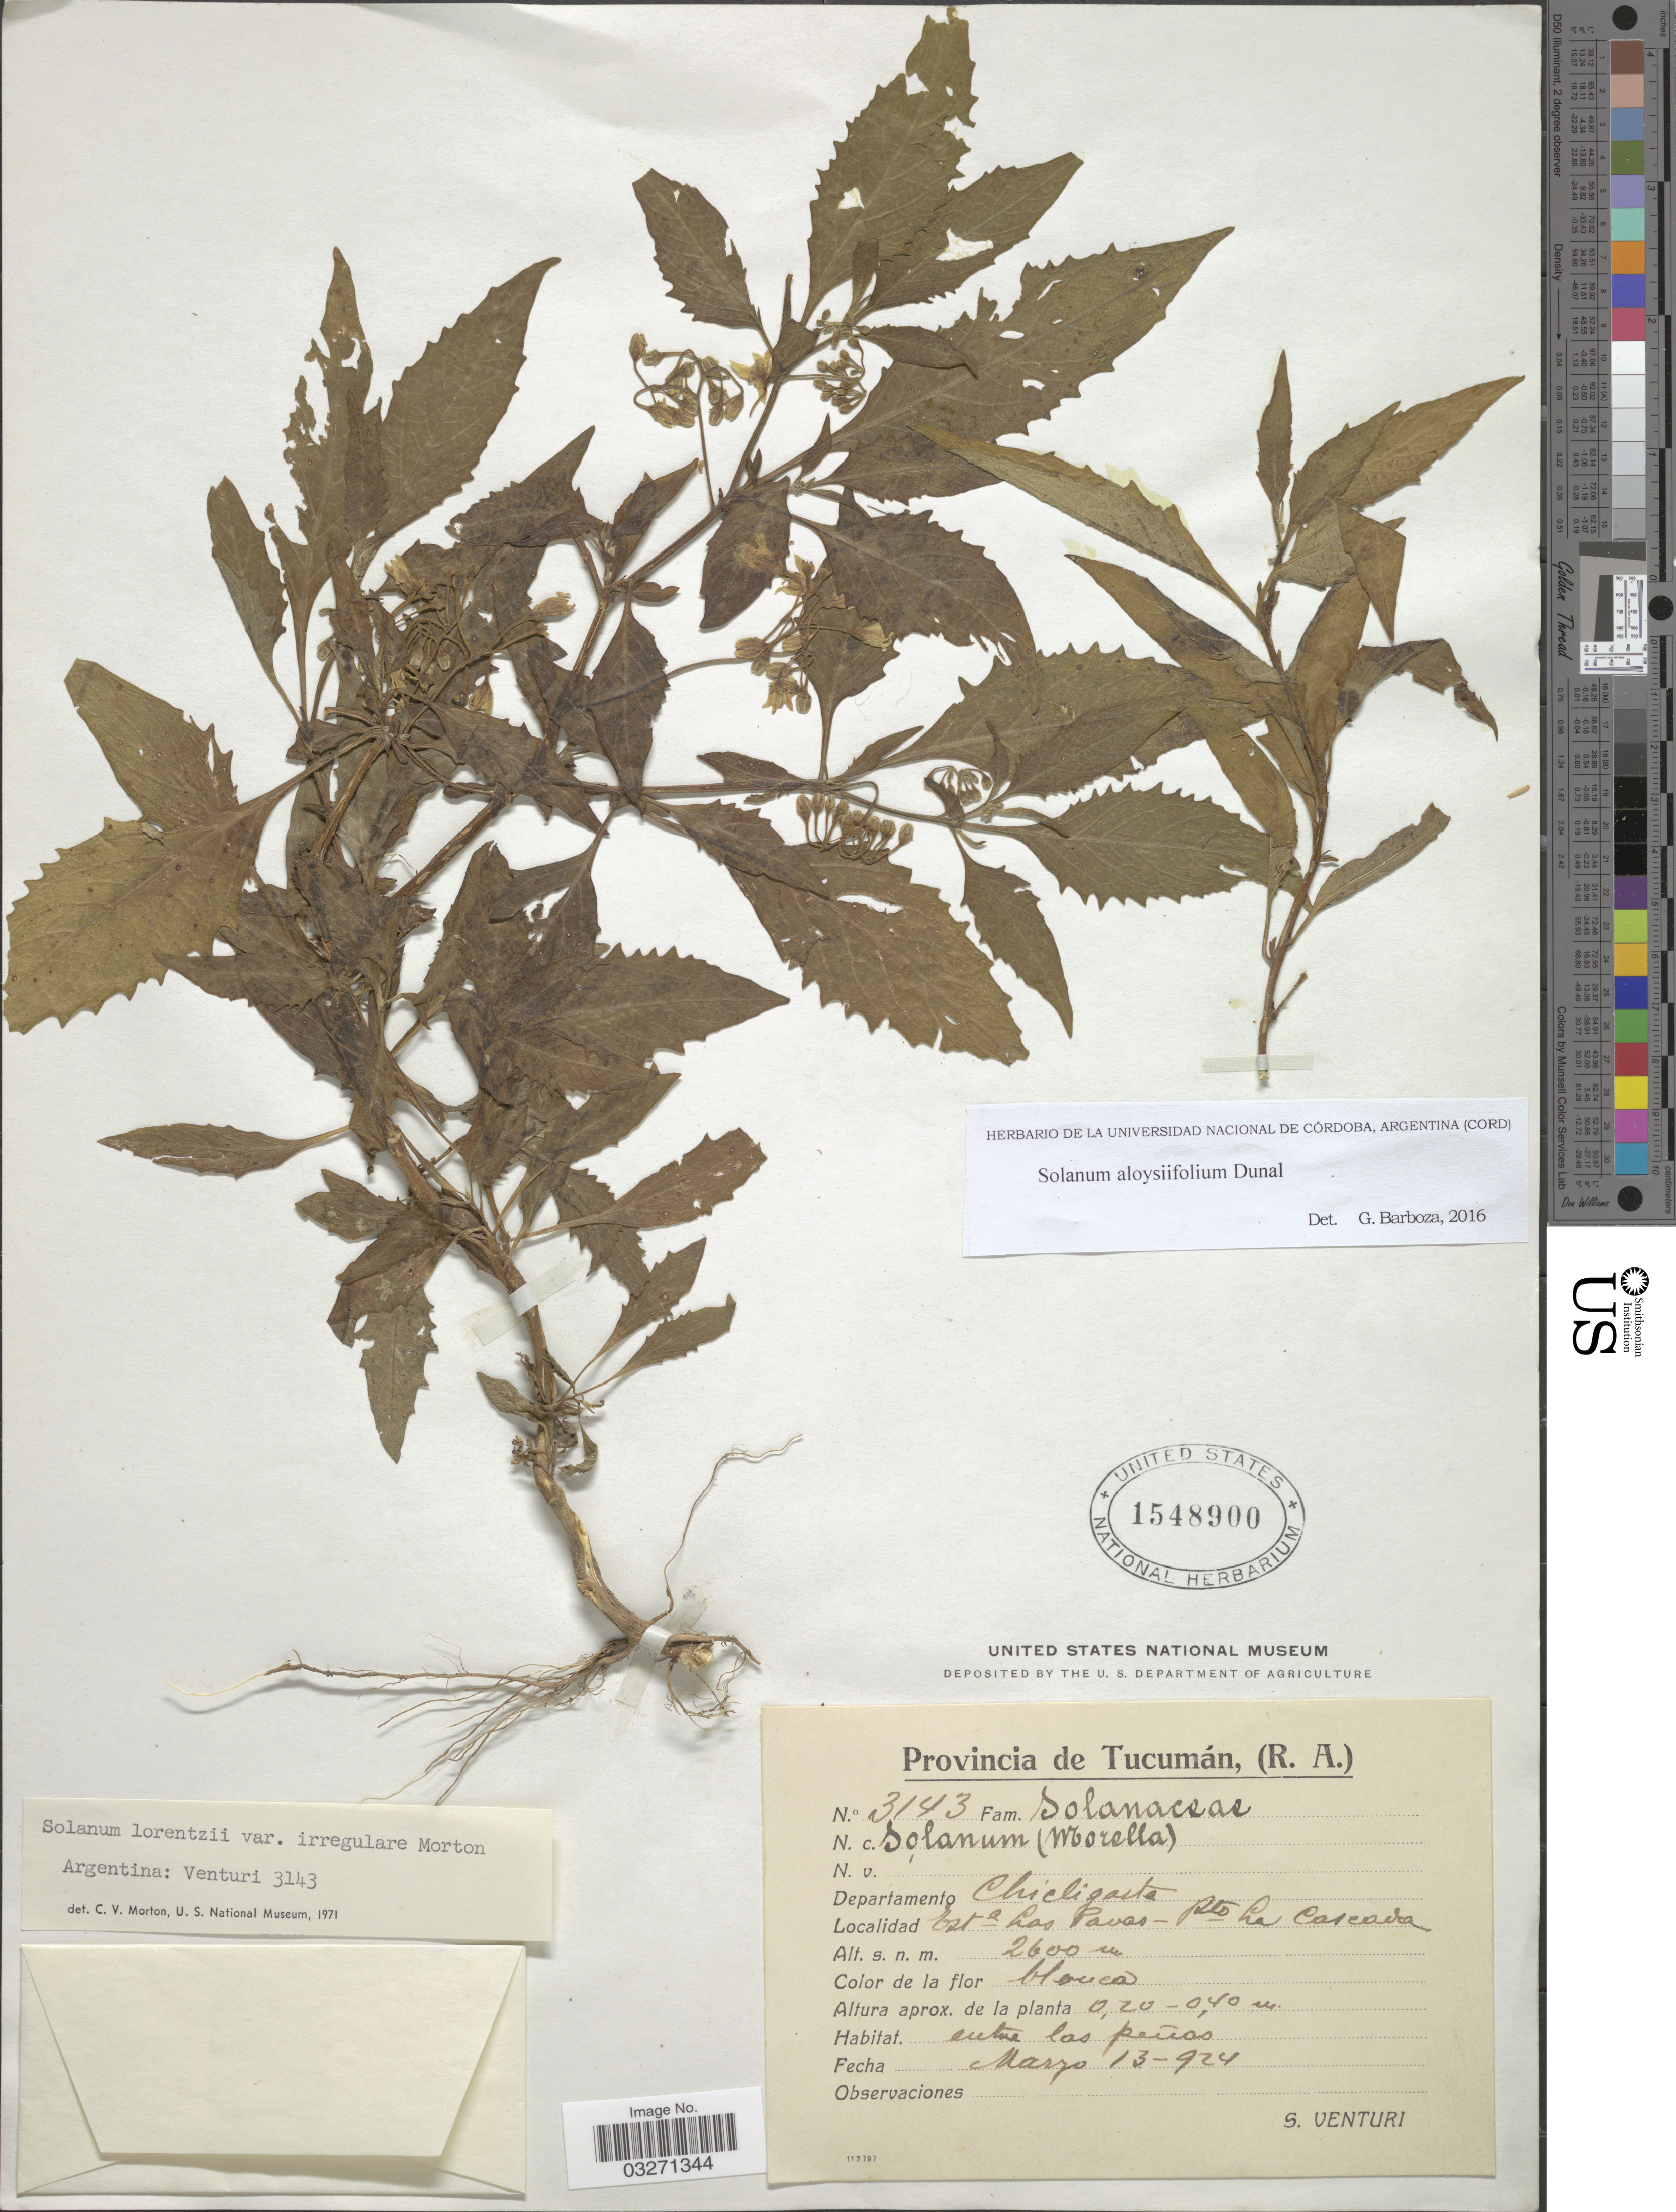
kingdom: Plantae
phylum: Tracheophyta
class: Magnoliopsida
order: Solanales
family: Solanaceae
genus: Solanum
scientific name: Solanum aloysiifolium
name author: Dunal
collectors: S. Venturi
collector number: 3143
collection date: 1924-03-13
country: Argentina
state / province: Tucuman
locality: Departamento Chicligasta. Esta Las Pavas - Pto - La Cascada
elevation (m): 2600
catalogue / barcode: US 1548900